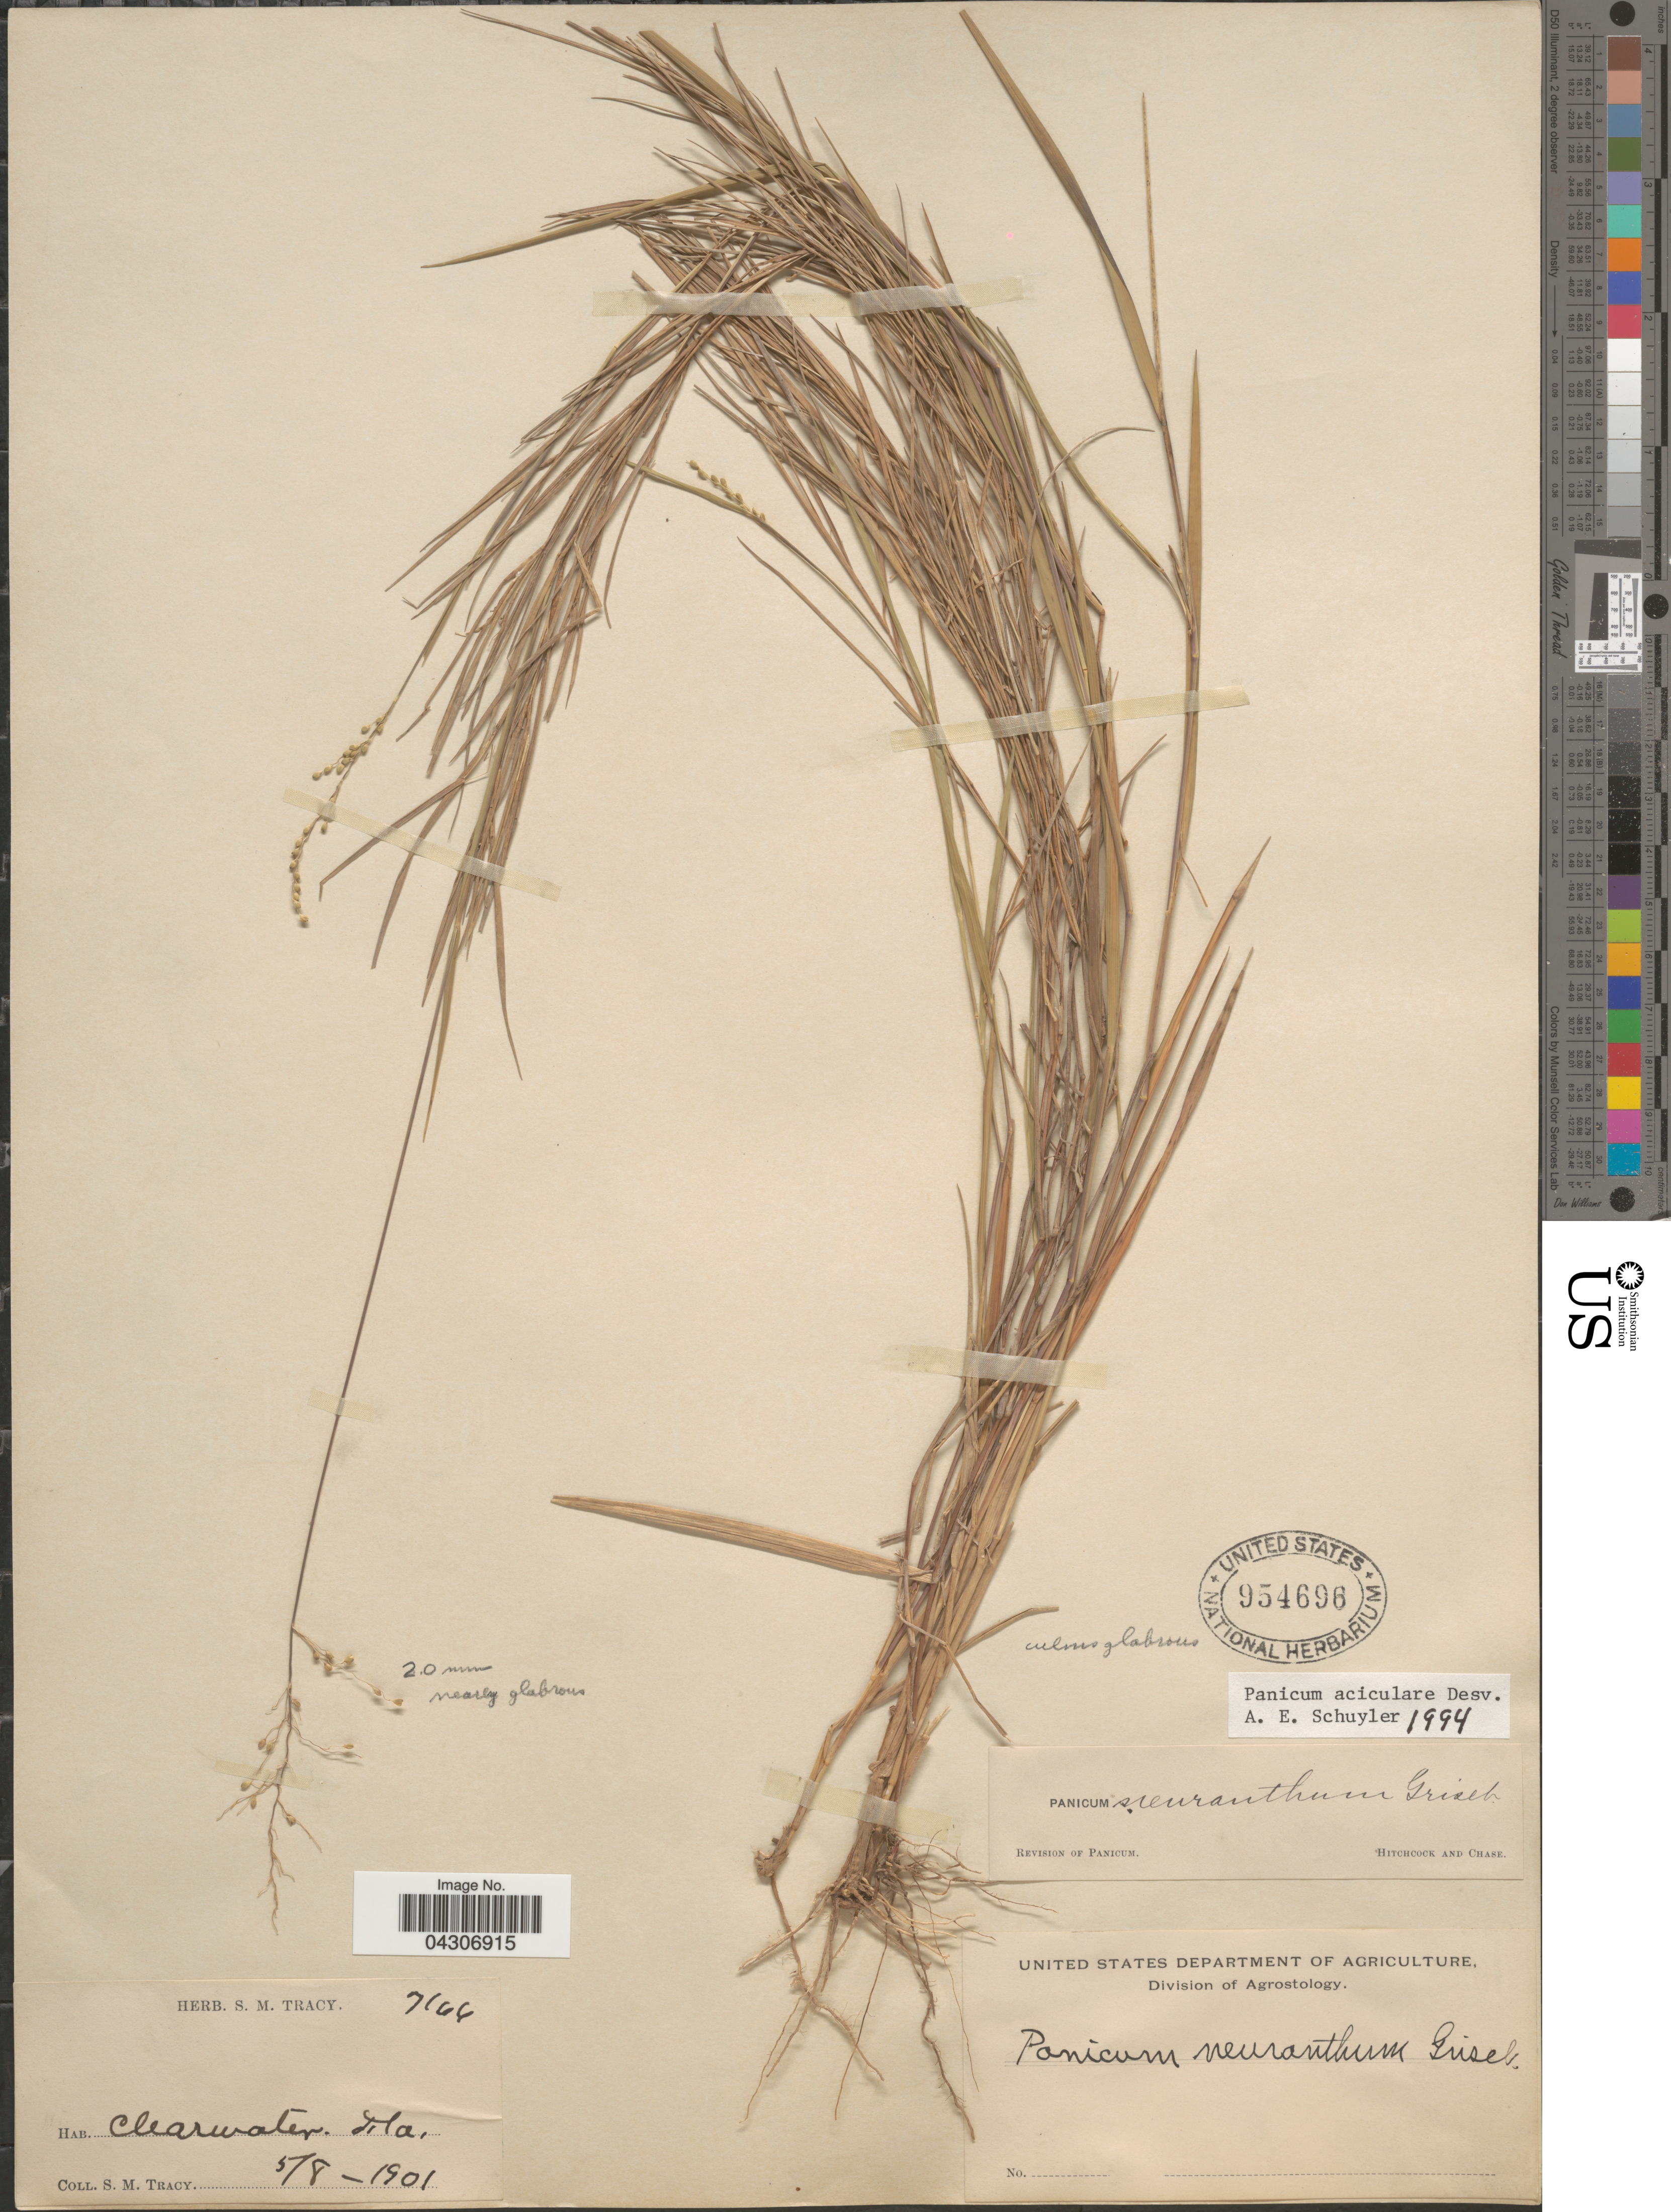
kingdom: Plantae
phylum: Tracheophyta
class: Liliopsida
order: Poales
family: Poaceae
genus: Dichanthelium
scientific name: Dichanthelium aciculare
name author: (Desv. ex Poir.) Gould & C.A. Clark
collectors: S. M. Tracy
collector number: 7166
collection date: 1901-05-08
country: United States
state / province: Florida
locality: Clearwater.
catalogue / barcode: US 954969